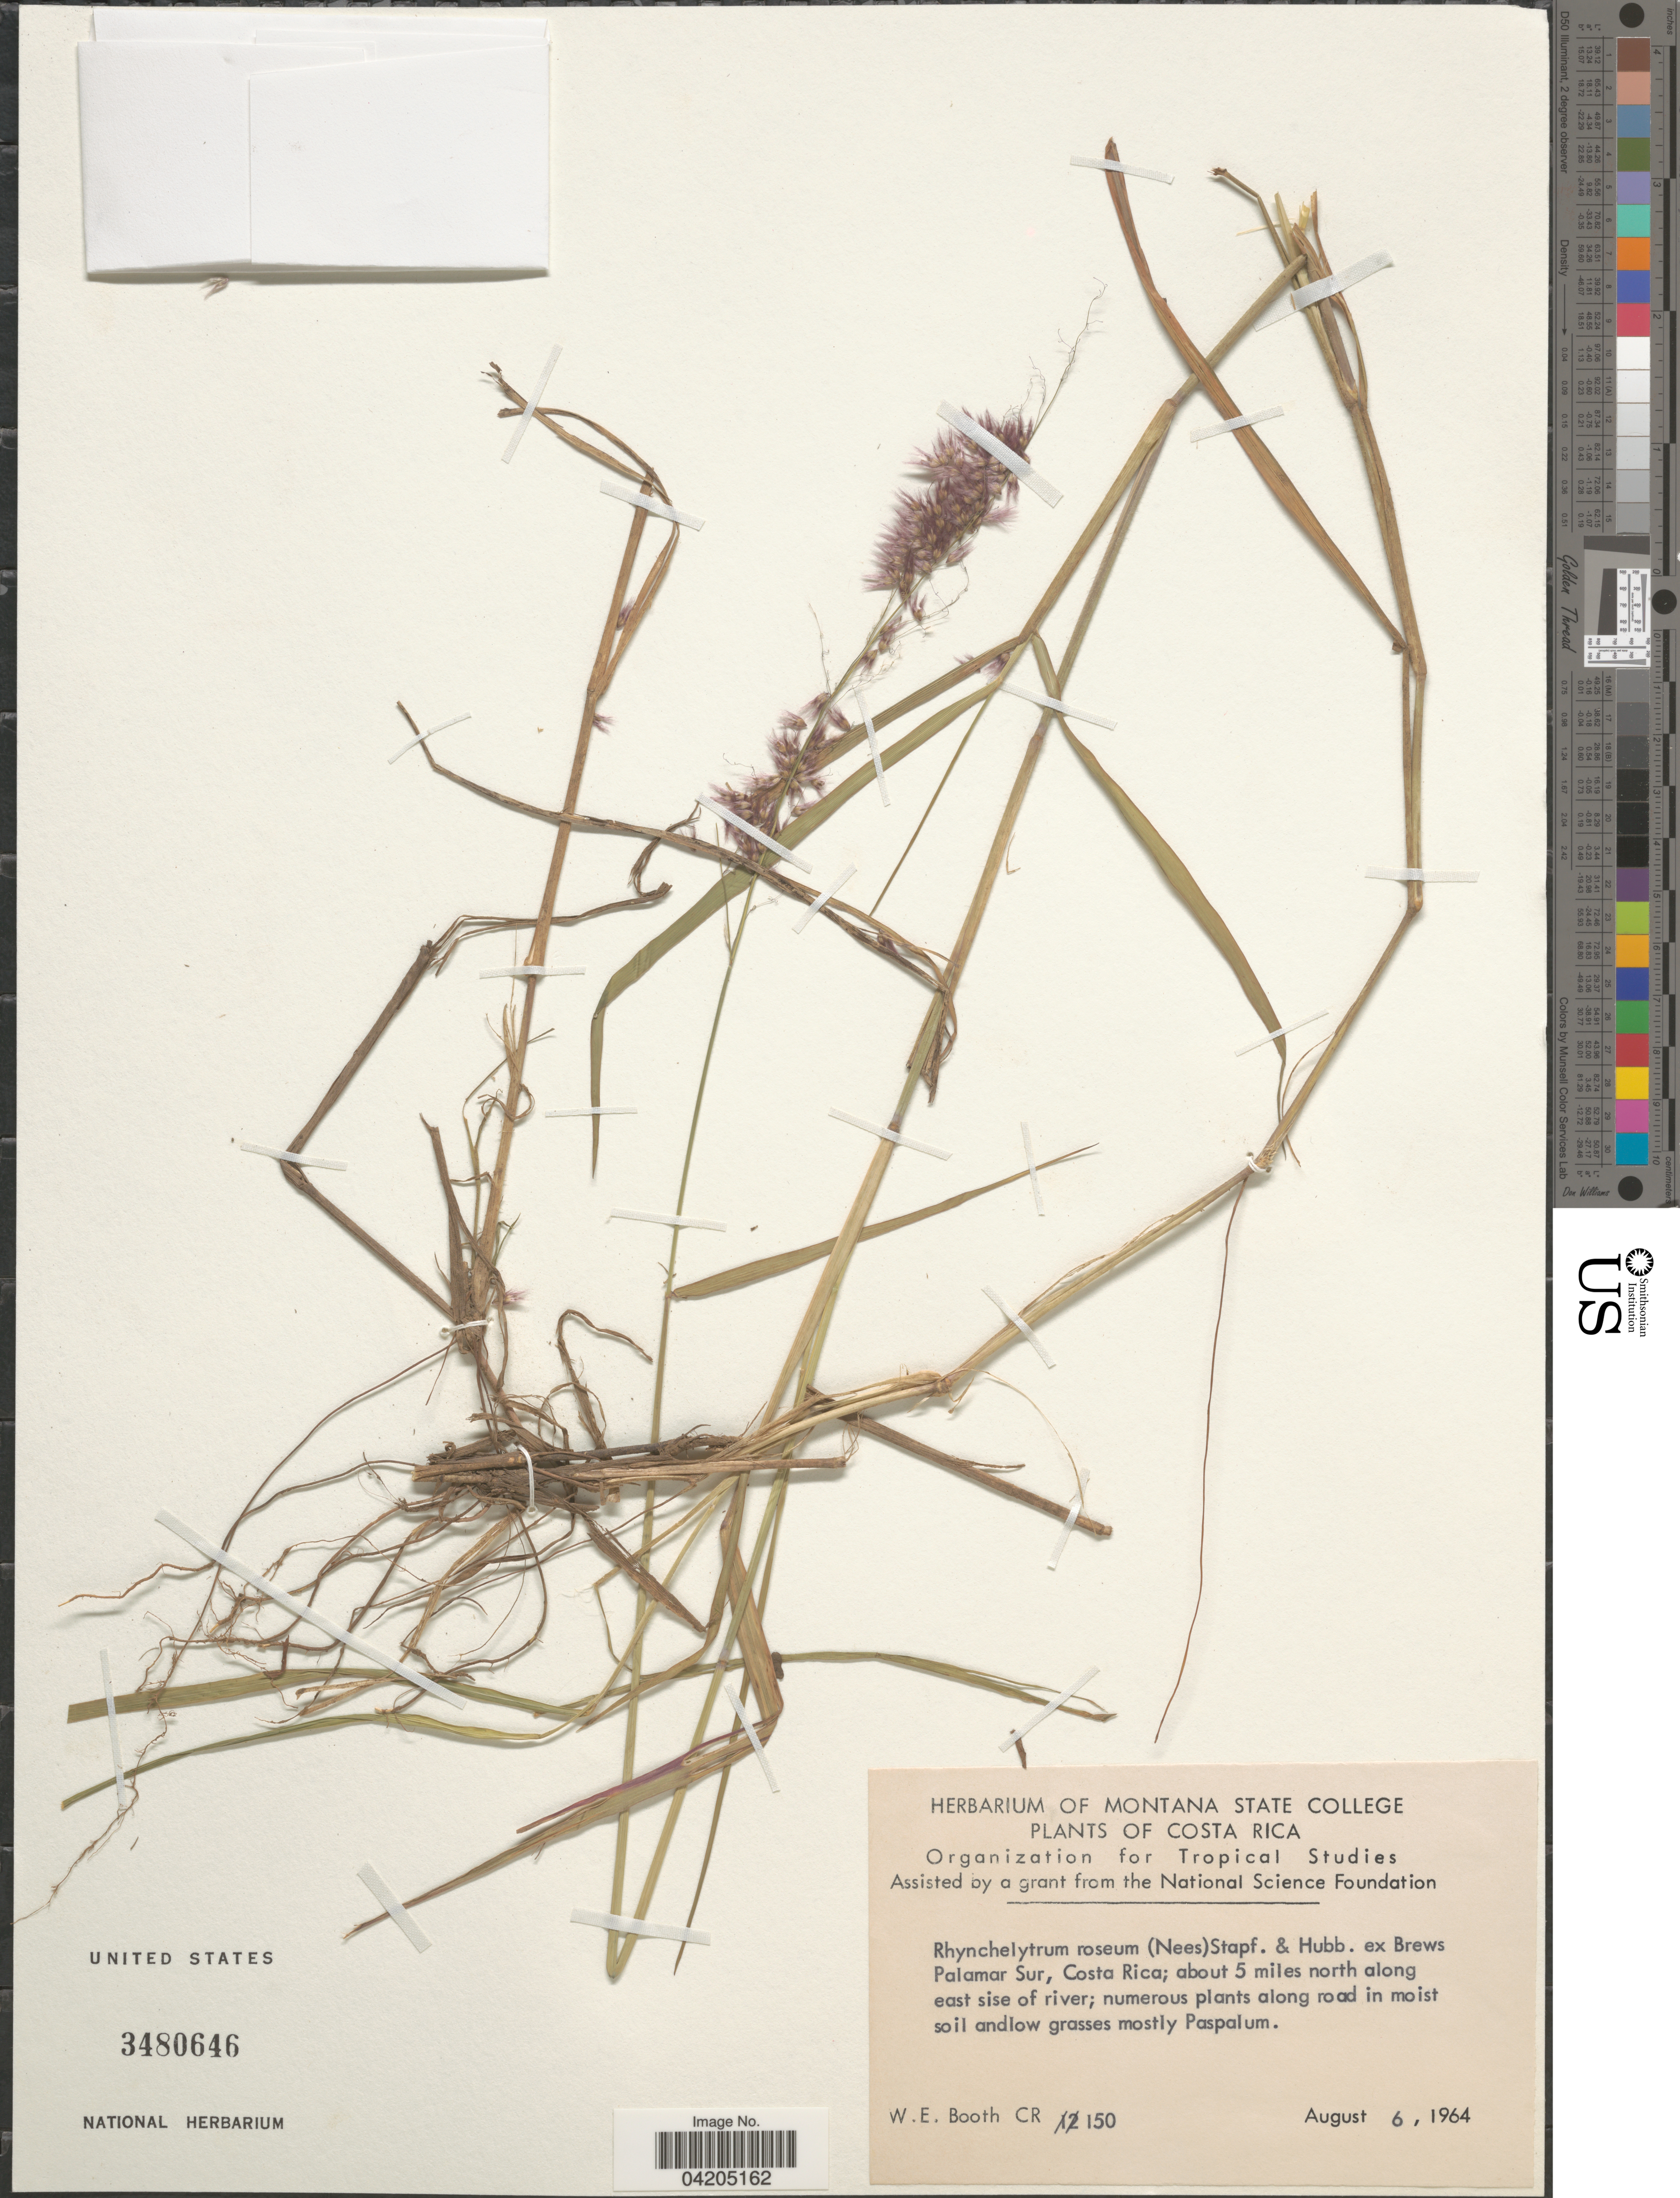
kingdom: Plantae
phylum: Tracheophyta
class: Liliopsida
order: Poales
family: Poaceae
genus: Melinis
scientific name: Melinis repens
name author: (Willd.) Zizka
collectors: W. Booth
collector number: CR150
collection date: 1964-08-06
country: Costa Rica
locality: Palamar Sur; about 5 miles north along east sise of river.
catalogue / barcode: US 3480646